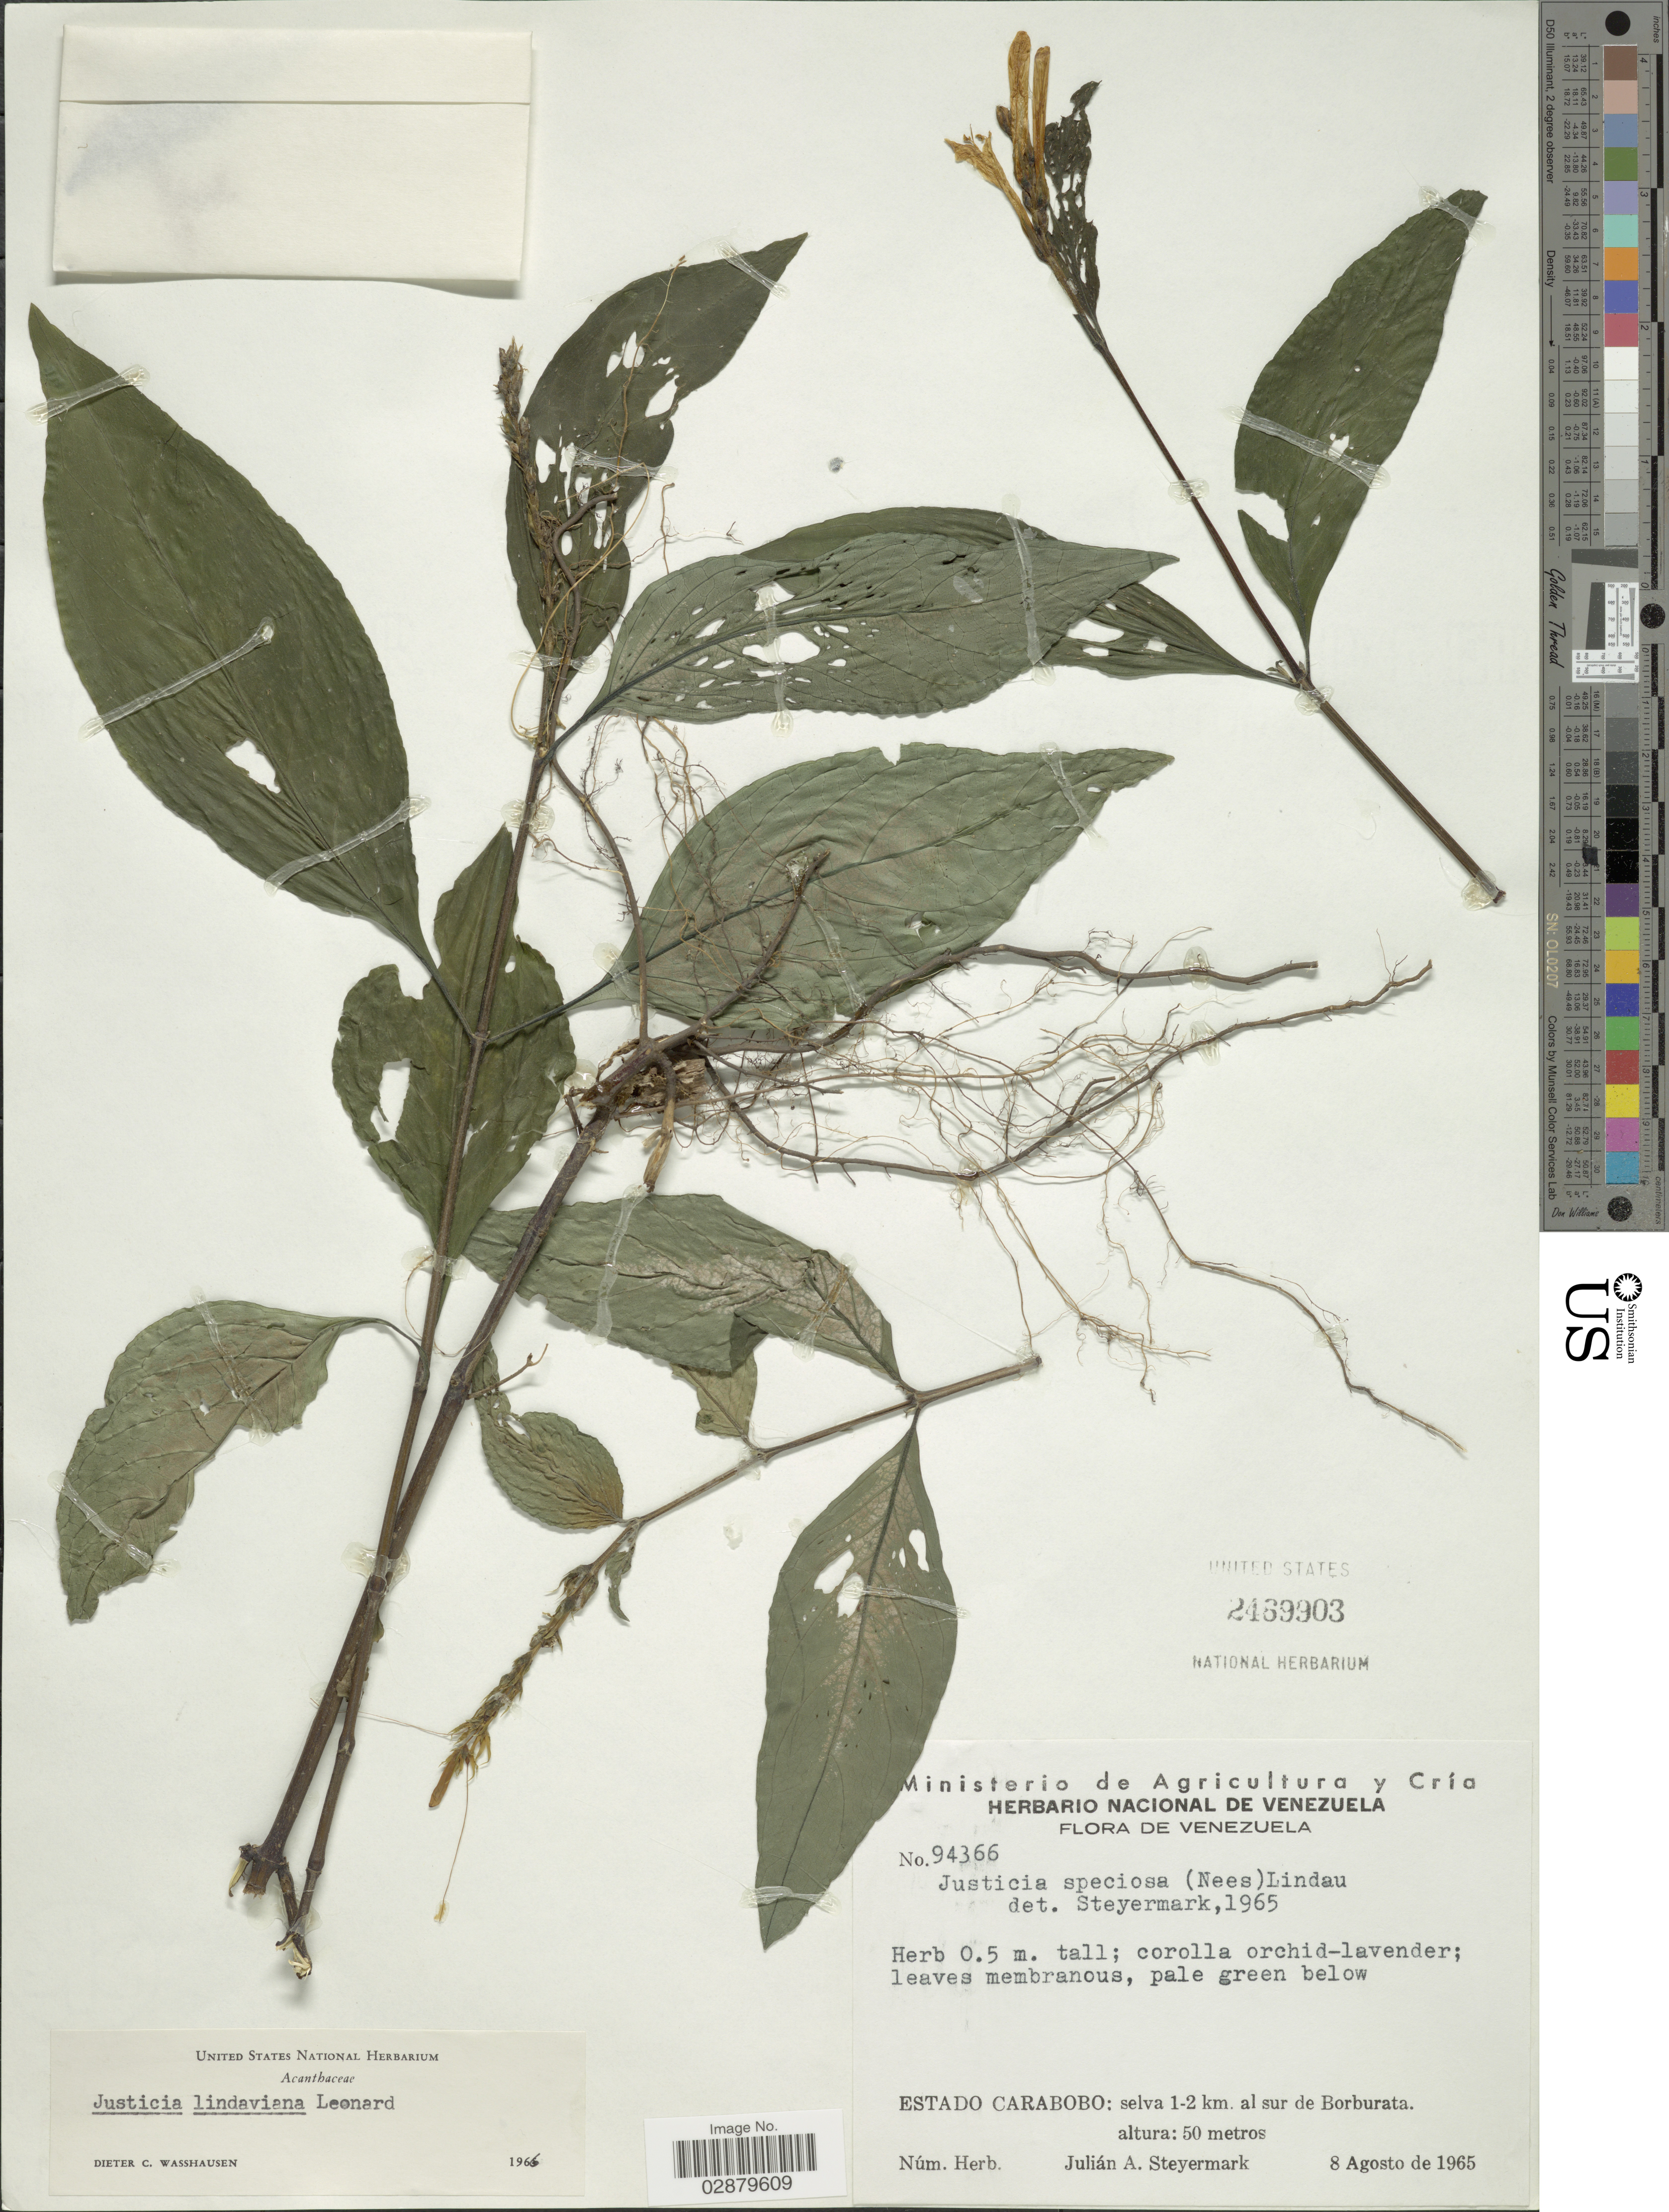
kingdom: Plantae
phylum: Tracheophyta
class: Magnoliopsida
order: Lamiales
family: Acanthaceae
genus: Justicia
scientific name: Justicia lindaviana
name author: Leonard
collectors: J. Steyermark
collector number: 94366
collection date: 1965-08-08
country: Venezuela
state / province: Carabobo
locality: Selva 1-2 km. al sur de Borburata.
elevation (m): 50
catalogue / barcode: US 2469903